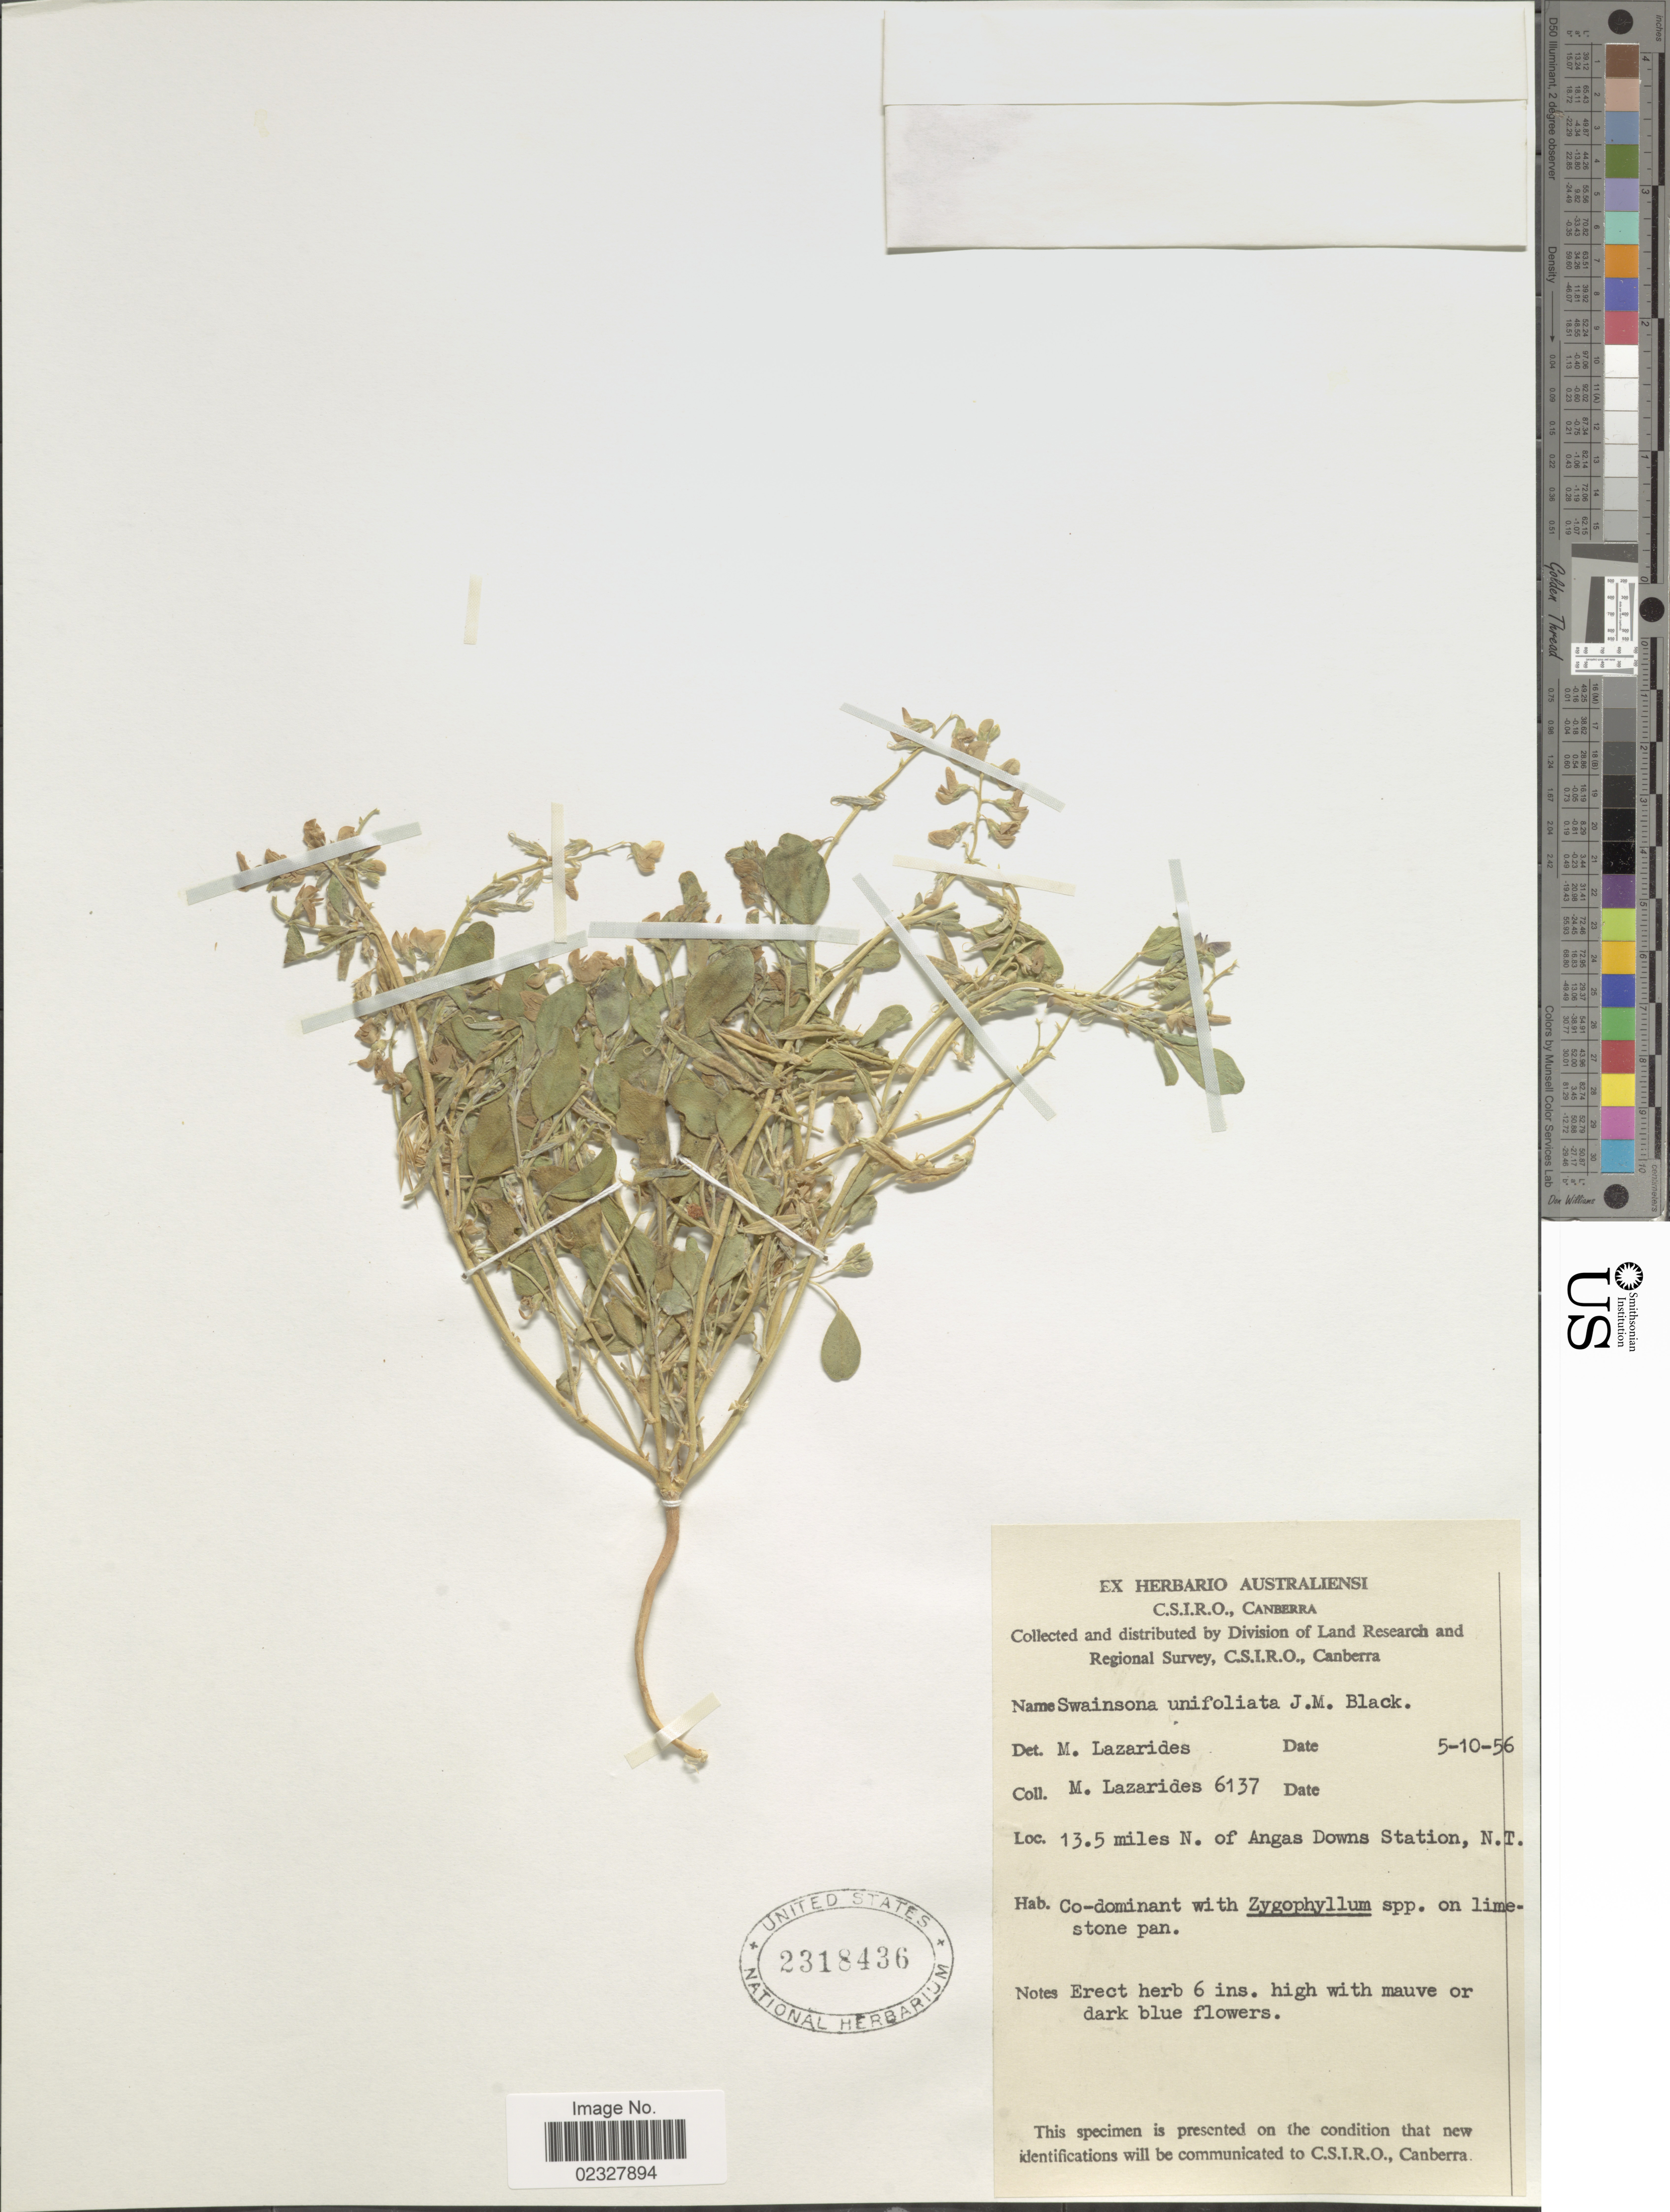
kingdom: Plantae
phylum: Tracheophyta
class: Magnoliopsida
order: Fabales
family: Fabaceae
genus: Swainsona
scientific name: Swainsona unifoliolata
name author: F. Muell.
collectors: M. Lazarides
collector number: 6137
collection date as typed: Transcribed d/m/y: 5/10/56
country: Australia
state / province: Northern Territory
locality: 13.5 miles N. of Angas Downs Station, N.T.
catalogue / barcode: US 2318436